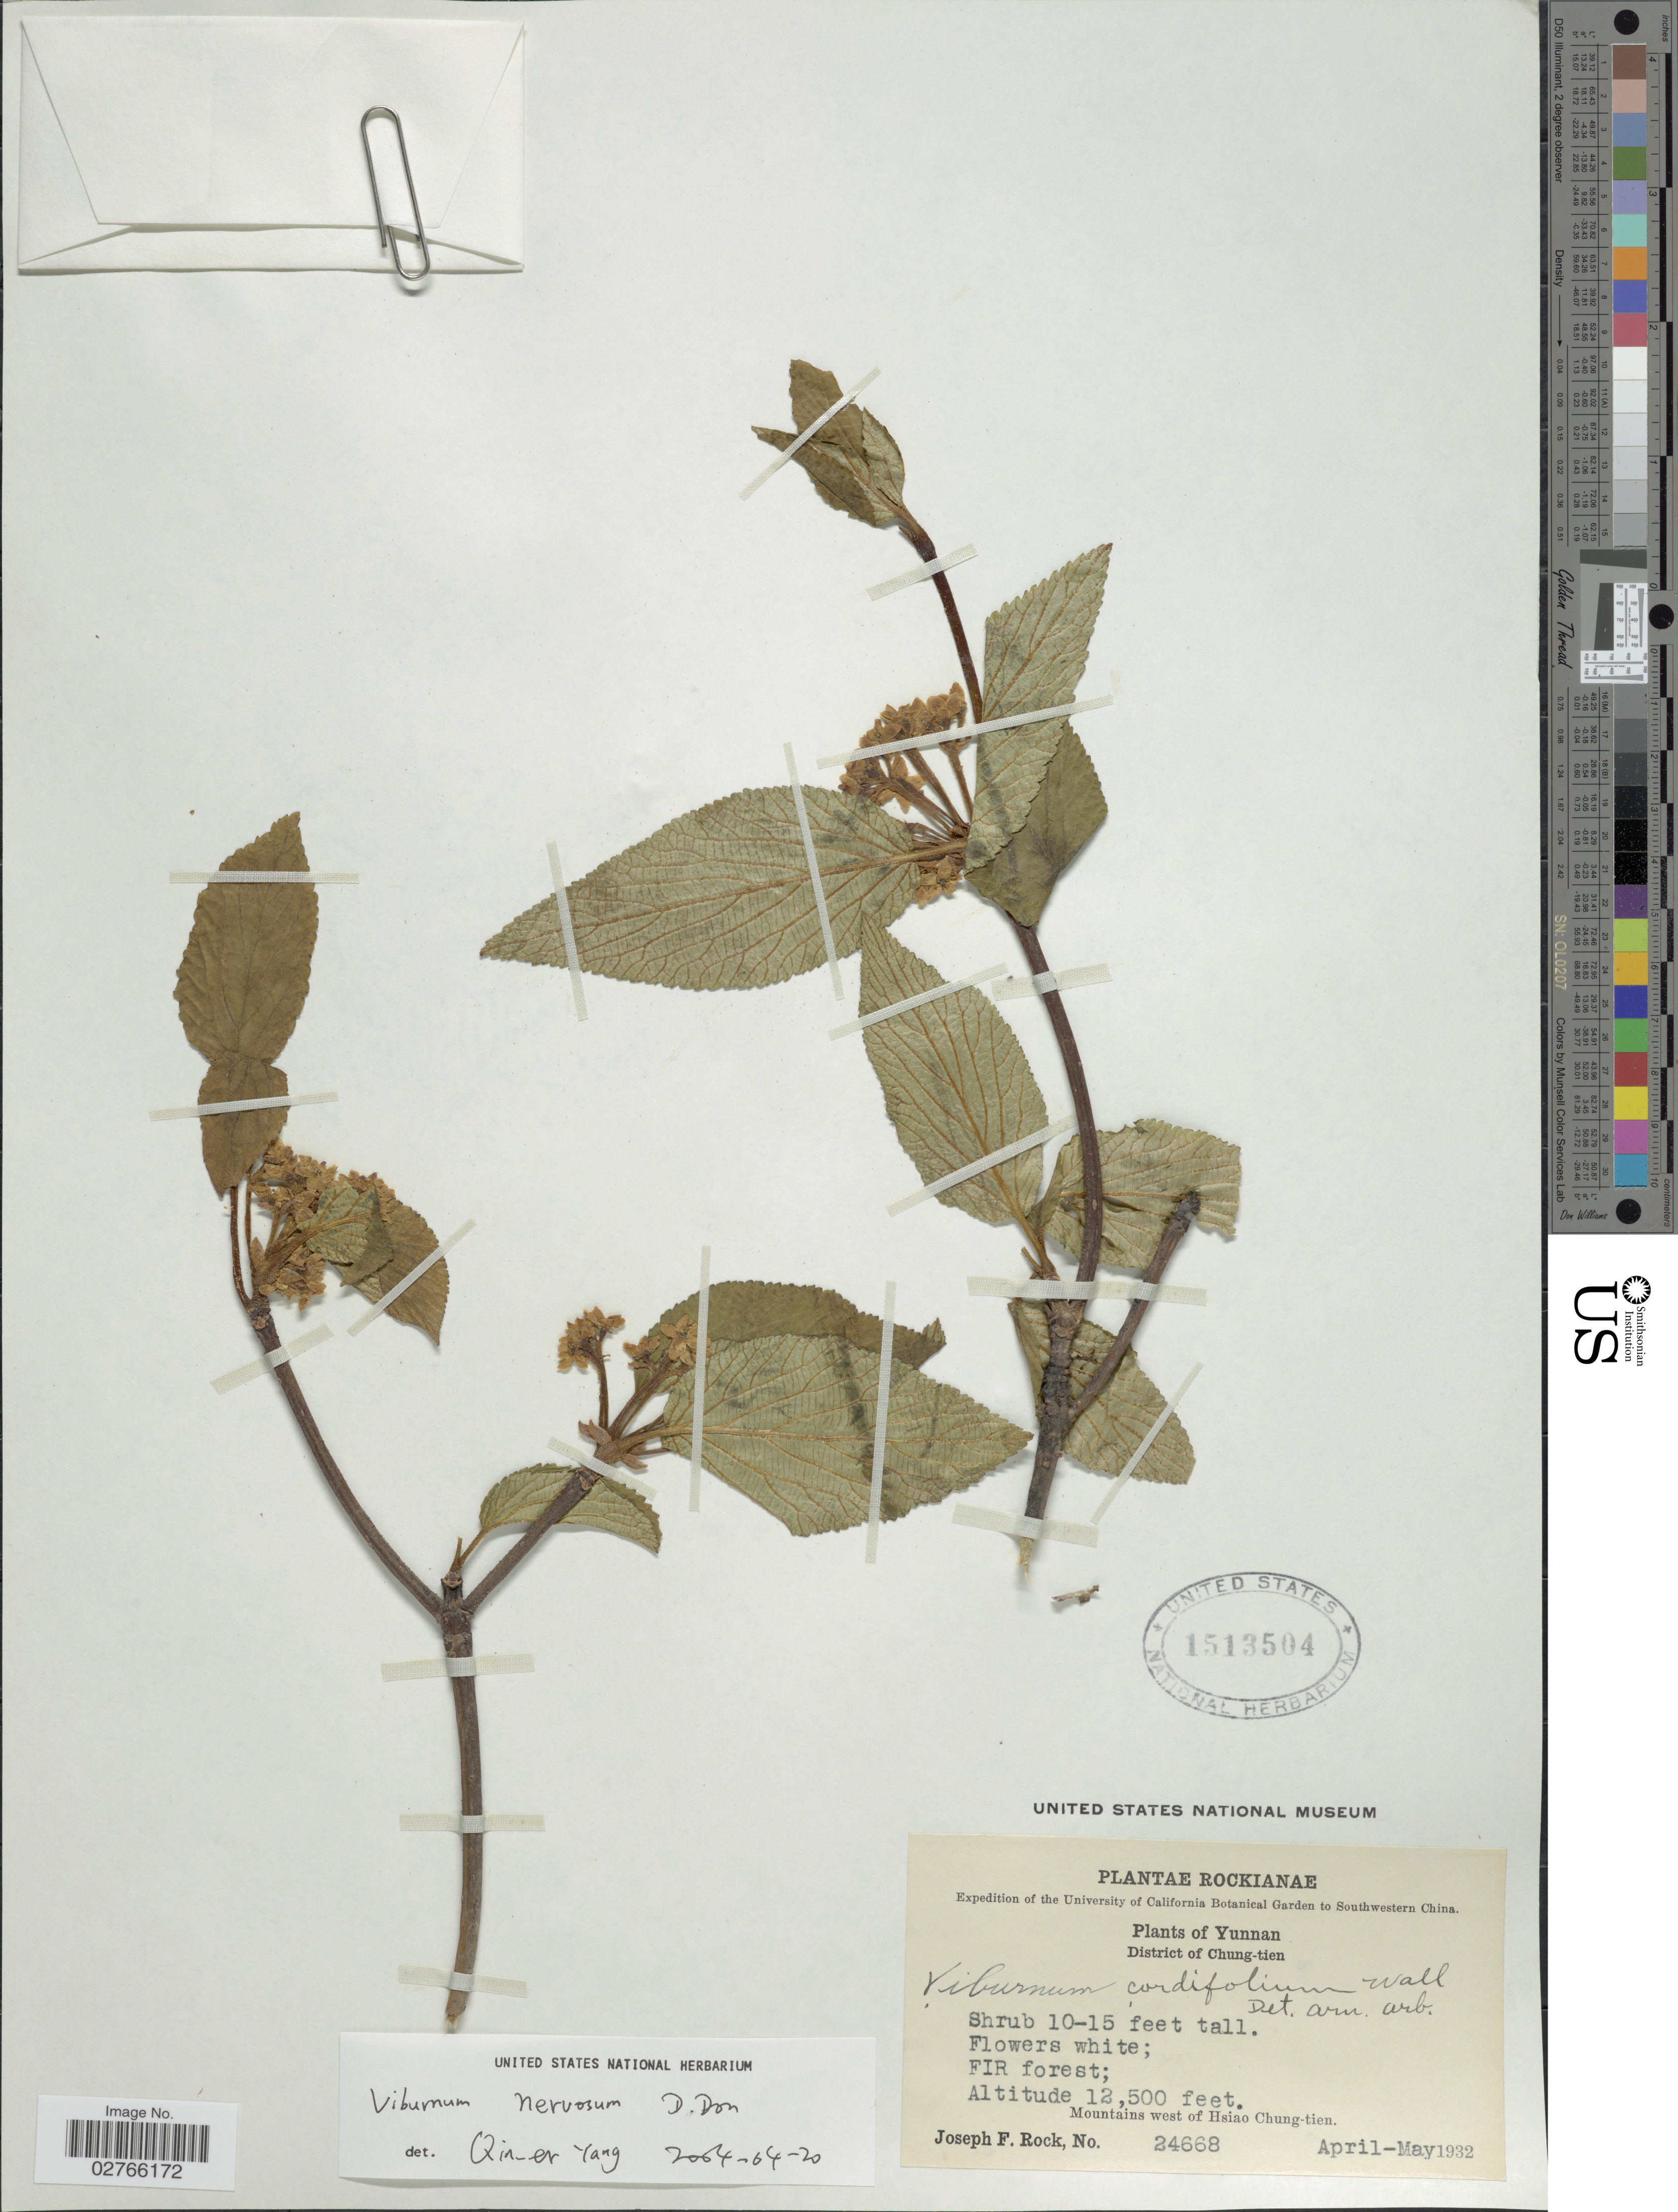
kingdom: Plantae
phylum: Tracheophyta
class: Magnoliopsida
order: Dipsacales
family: Viburnaceae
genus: Viburnum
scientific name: Viburnum nervosum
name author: D. Don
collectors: J. F. Rock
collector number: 24668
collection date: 1932-04/1932-05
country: China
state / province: Yunnan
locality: District of Chung-tien, Mountains west of Hsiao Chung-tien.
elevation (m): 3810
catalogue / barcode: US 1513504